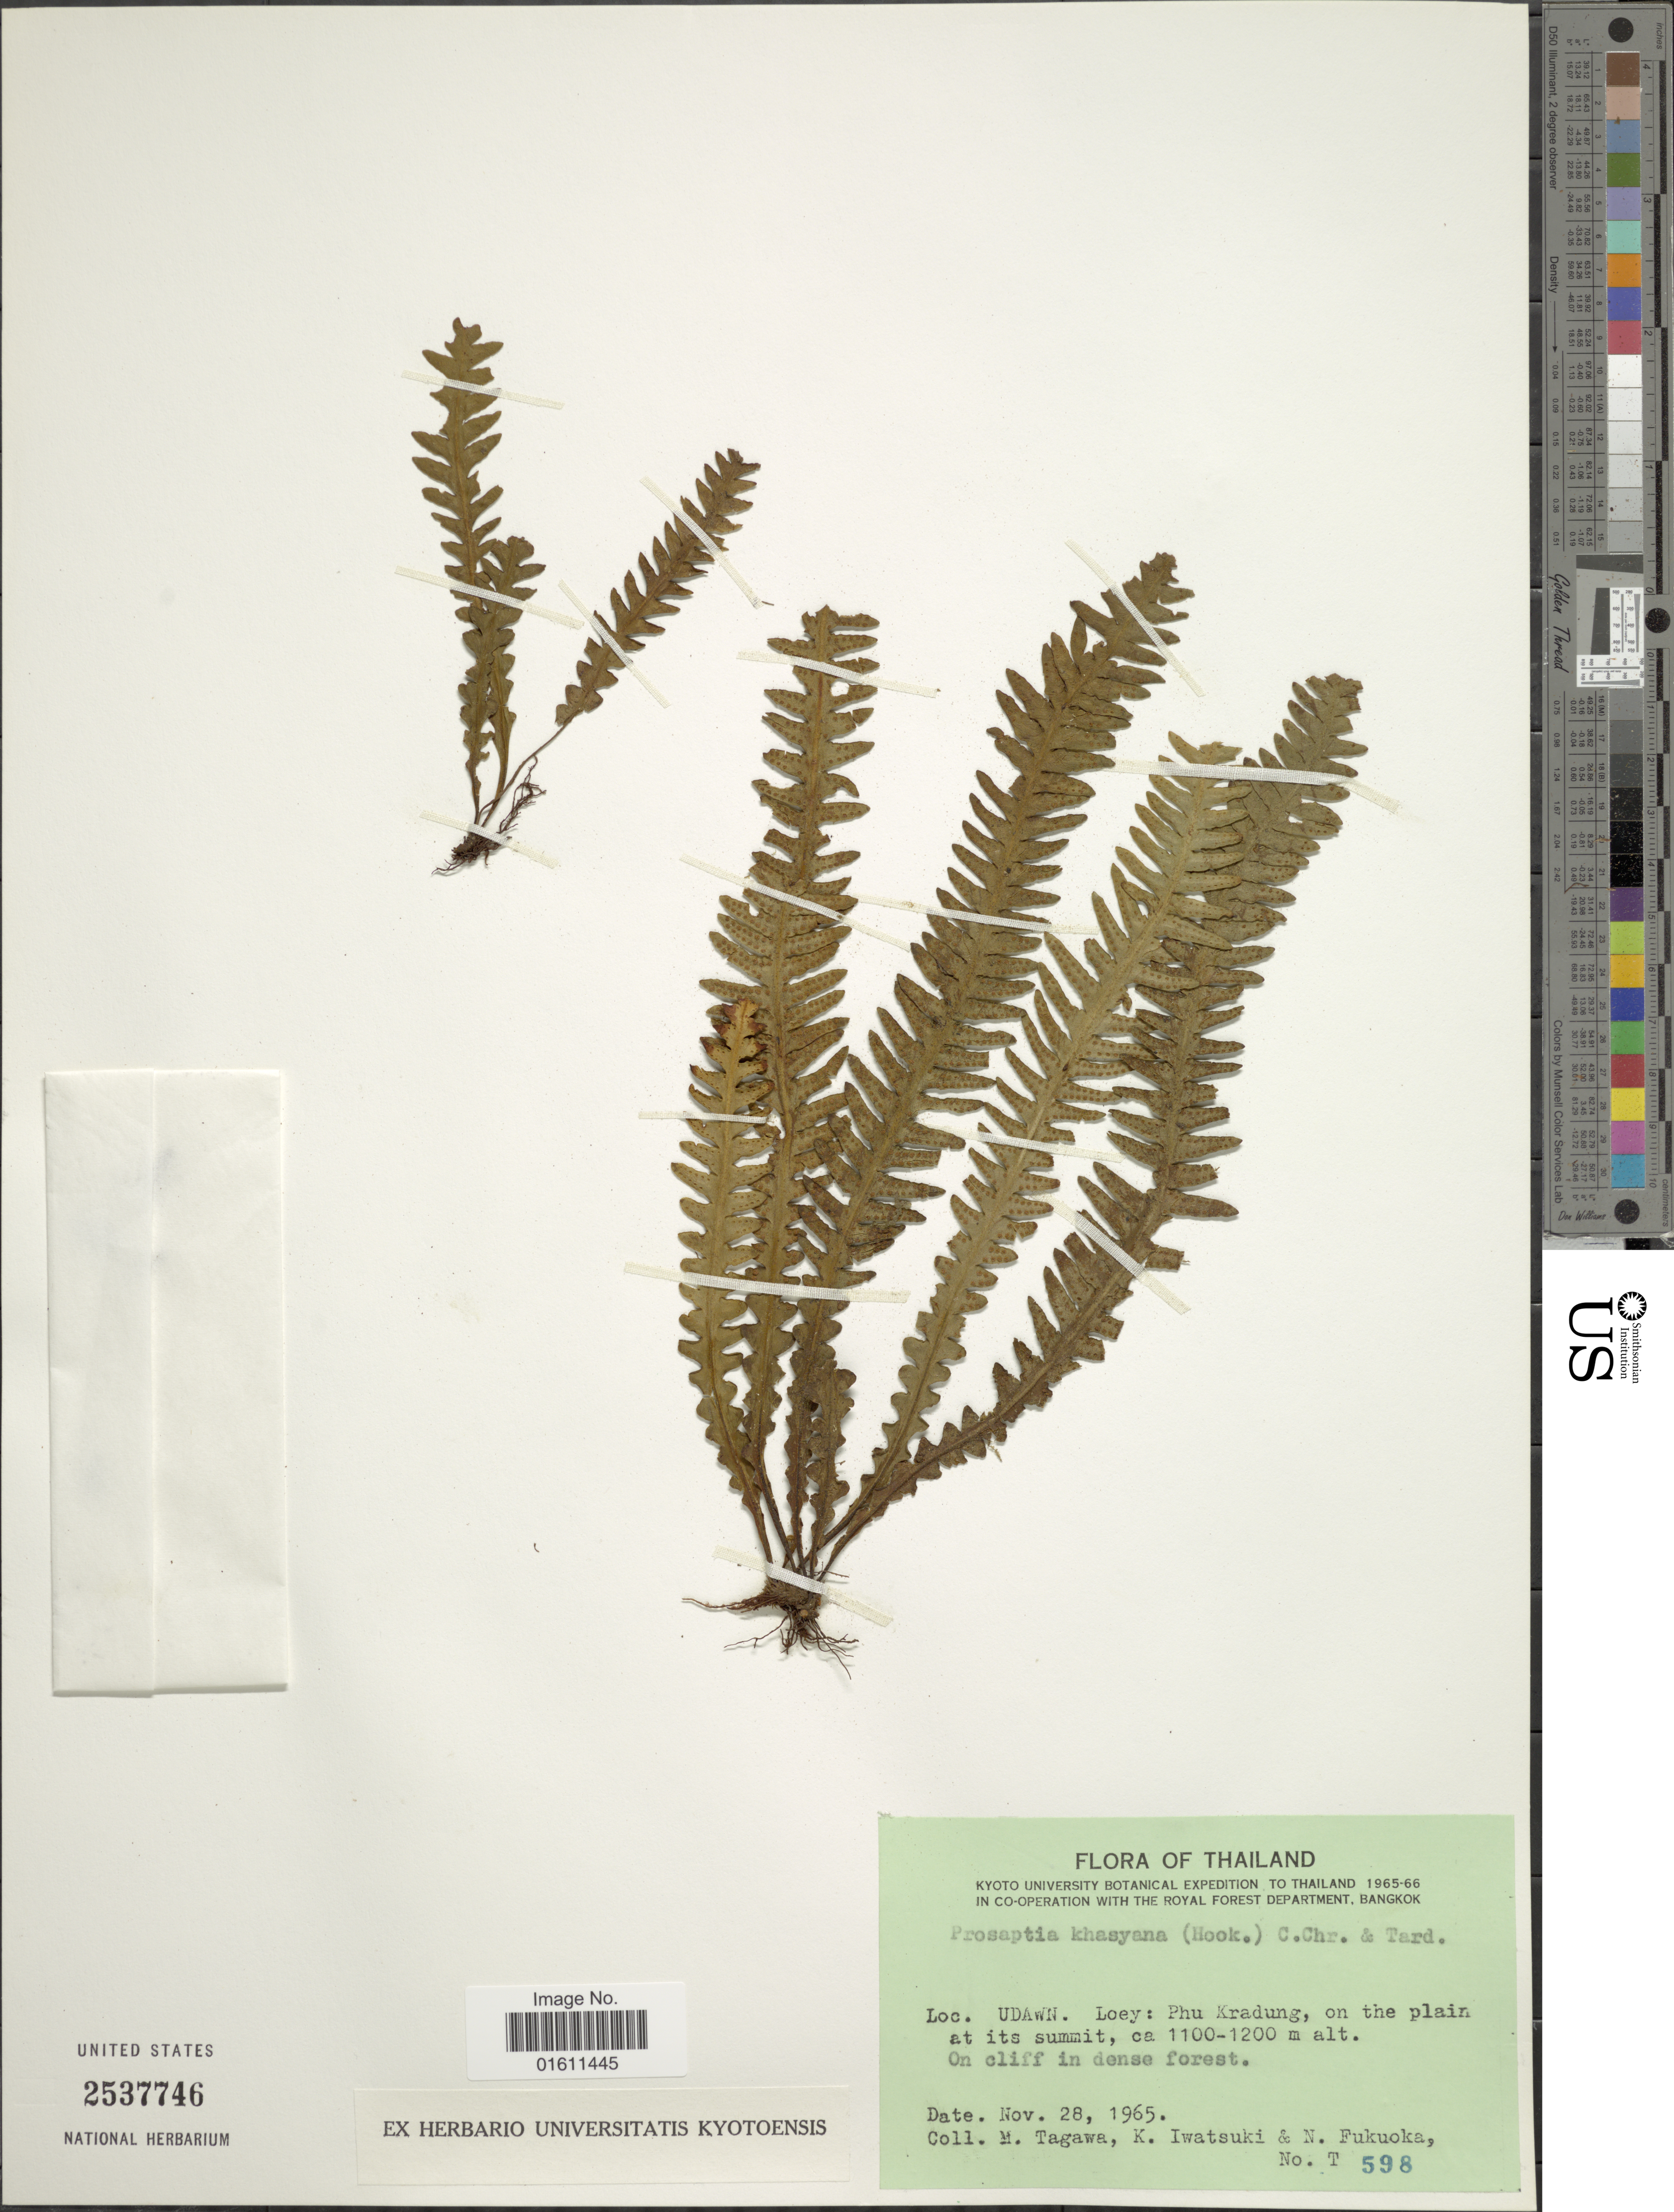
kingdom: Plantae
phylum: Tracheophyta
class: Polypodiopsida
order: Polypodiales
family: Polypodiaceae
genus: Prosaptia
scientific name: Prosaptia khasyana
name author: (Hook.) C. Chr. & Tardieu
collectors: M. Tagawa, K. Iwatsuki & N. Fukuoka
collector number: T598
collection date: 1965-11-28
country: Thailand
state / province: Loei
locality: Thailand, Udawn, Loey: Phu Kradung, on the plain at its summit.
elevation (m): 1100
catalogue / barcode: US 2537746